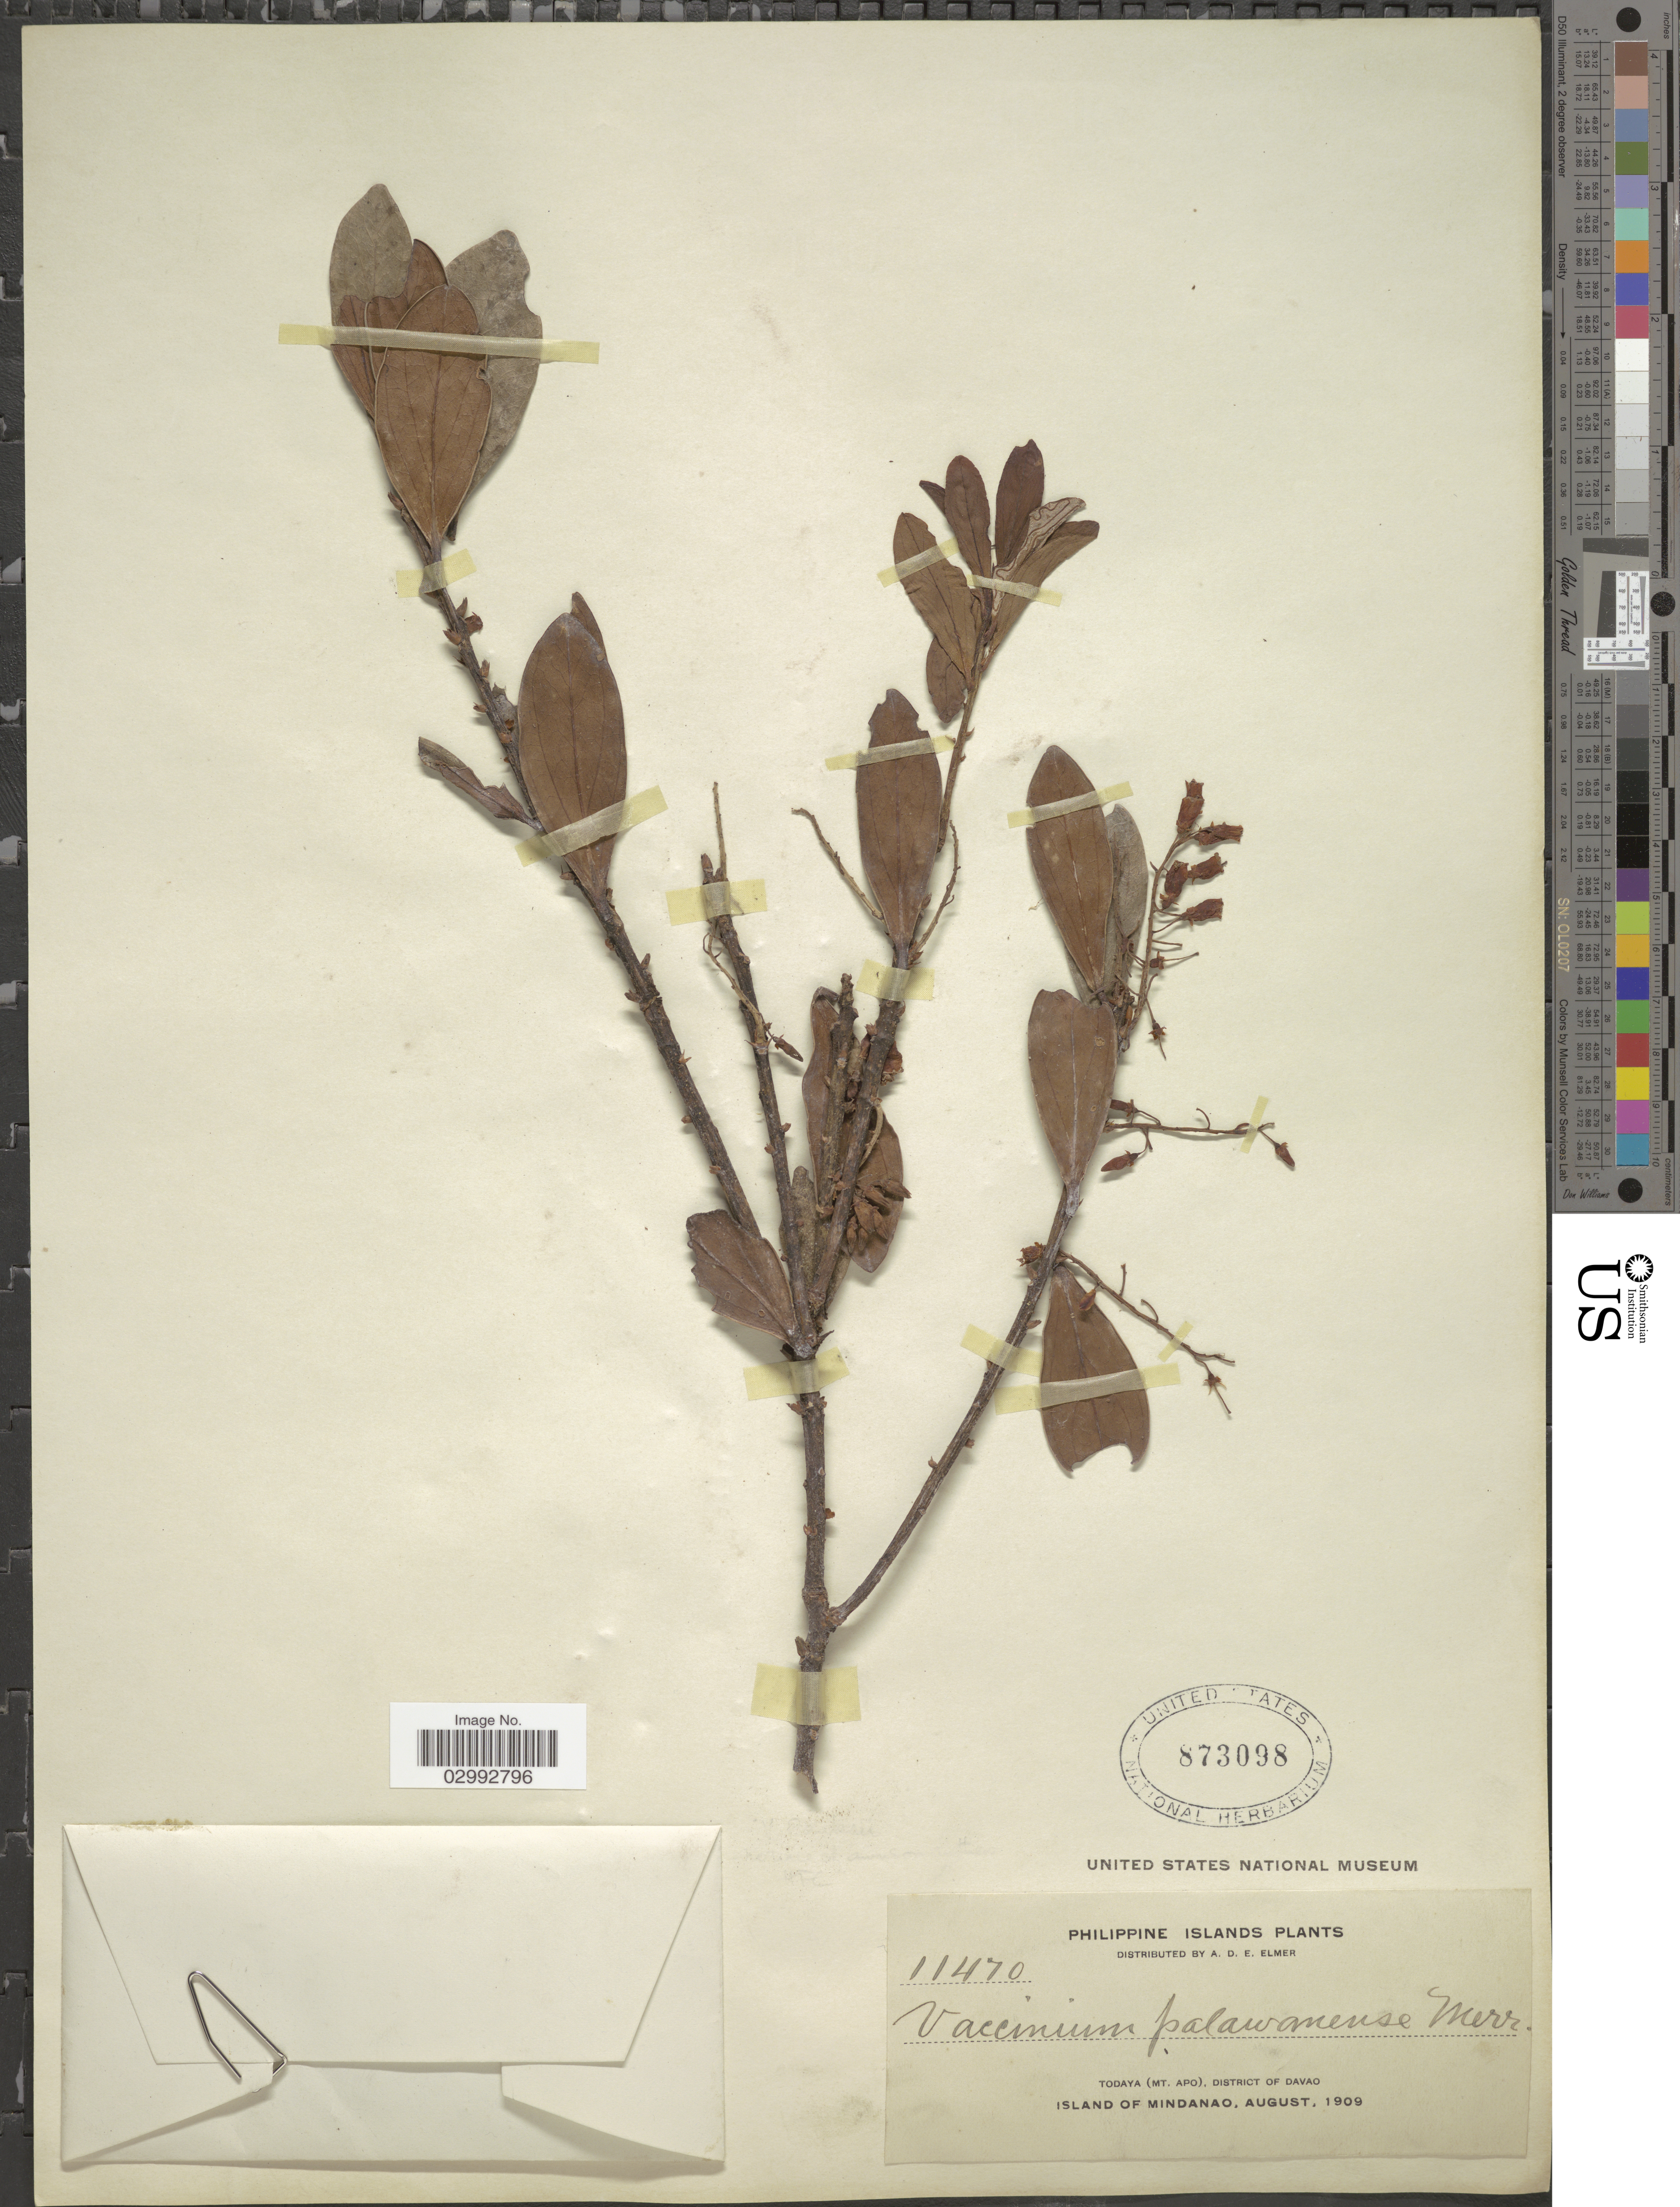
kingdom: Plantae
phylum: Tracheophyta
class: Magnoliopsida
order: Ericales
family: Ericaceae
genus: Vaccinium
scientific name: Vaccinium palawanense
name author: Merr.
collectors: A. D. E. Elmer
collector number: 11470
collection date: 1909-08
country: Philippines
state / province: Davao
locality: Todaya (Mt. Apo), District of Davao, Island of Mindanao.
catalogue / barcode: US 873098